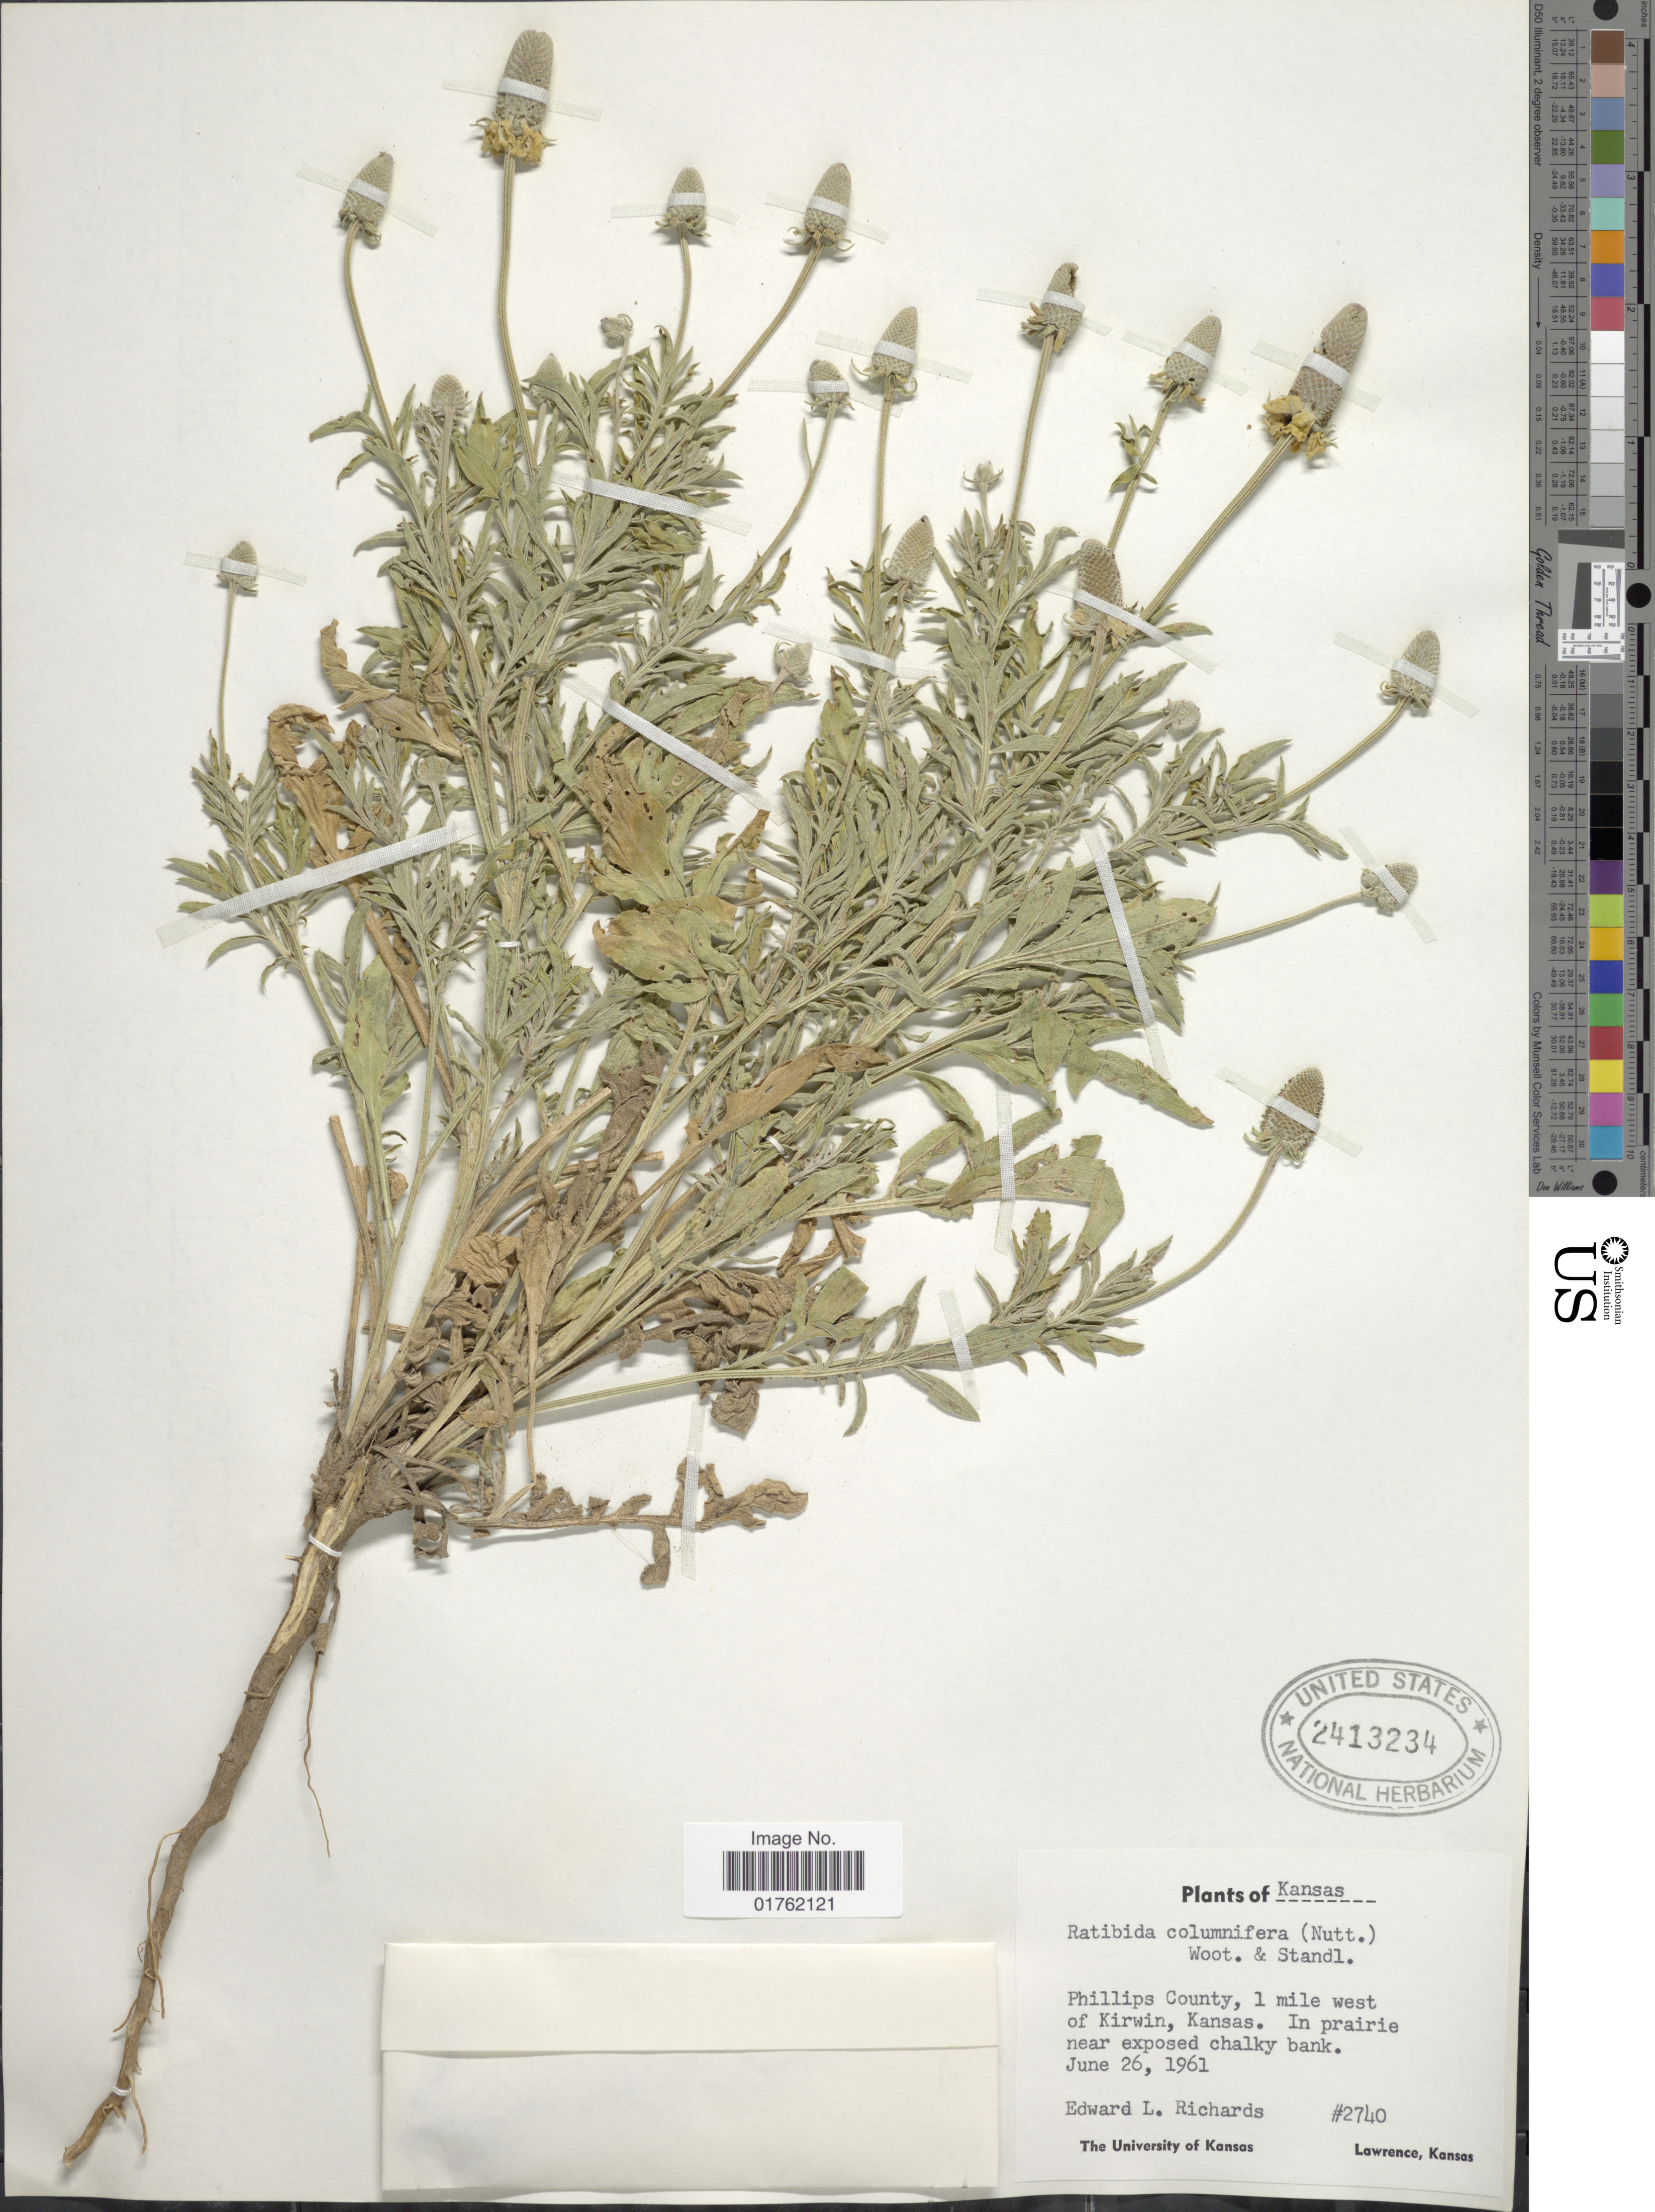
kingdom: Plantae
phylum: Tracheophyta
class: Magnoliopsida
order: Asterales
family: Asteraceae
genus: Ratibida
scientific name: Ratibida columnaris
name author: (Pursh) D. Don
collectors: E. Richards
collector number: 2740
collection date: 1961-06-26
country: United States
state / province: Kansas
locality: Phillips County, 1 mile west of Kirwin, Kansas. In prairie near exposed chalky bank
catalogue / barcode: US 2413234